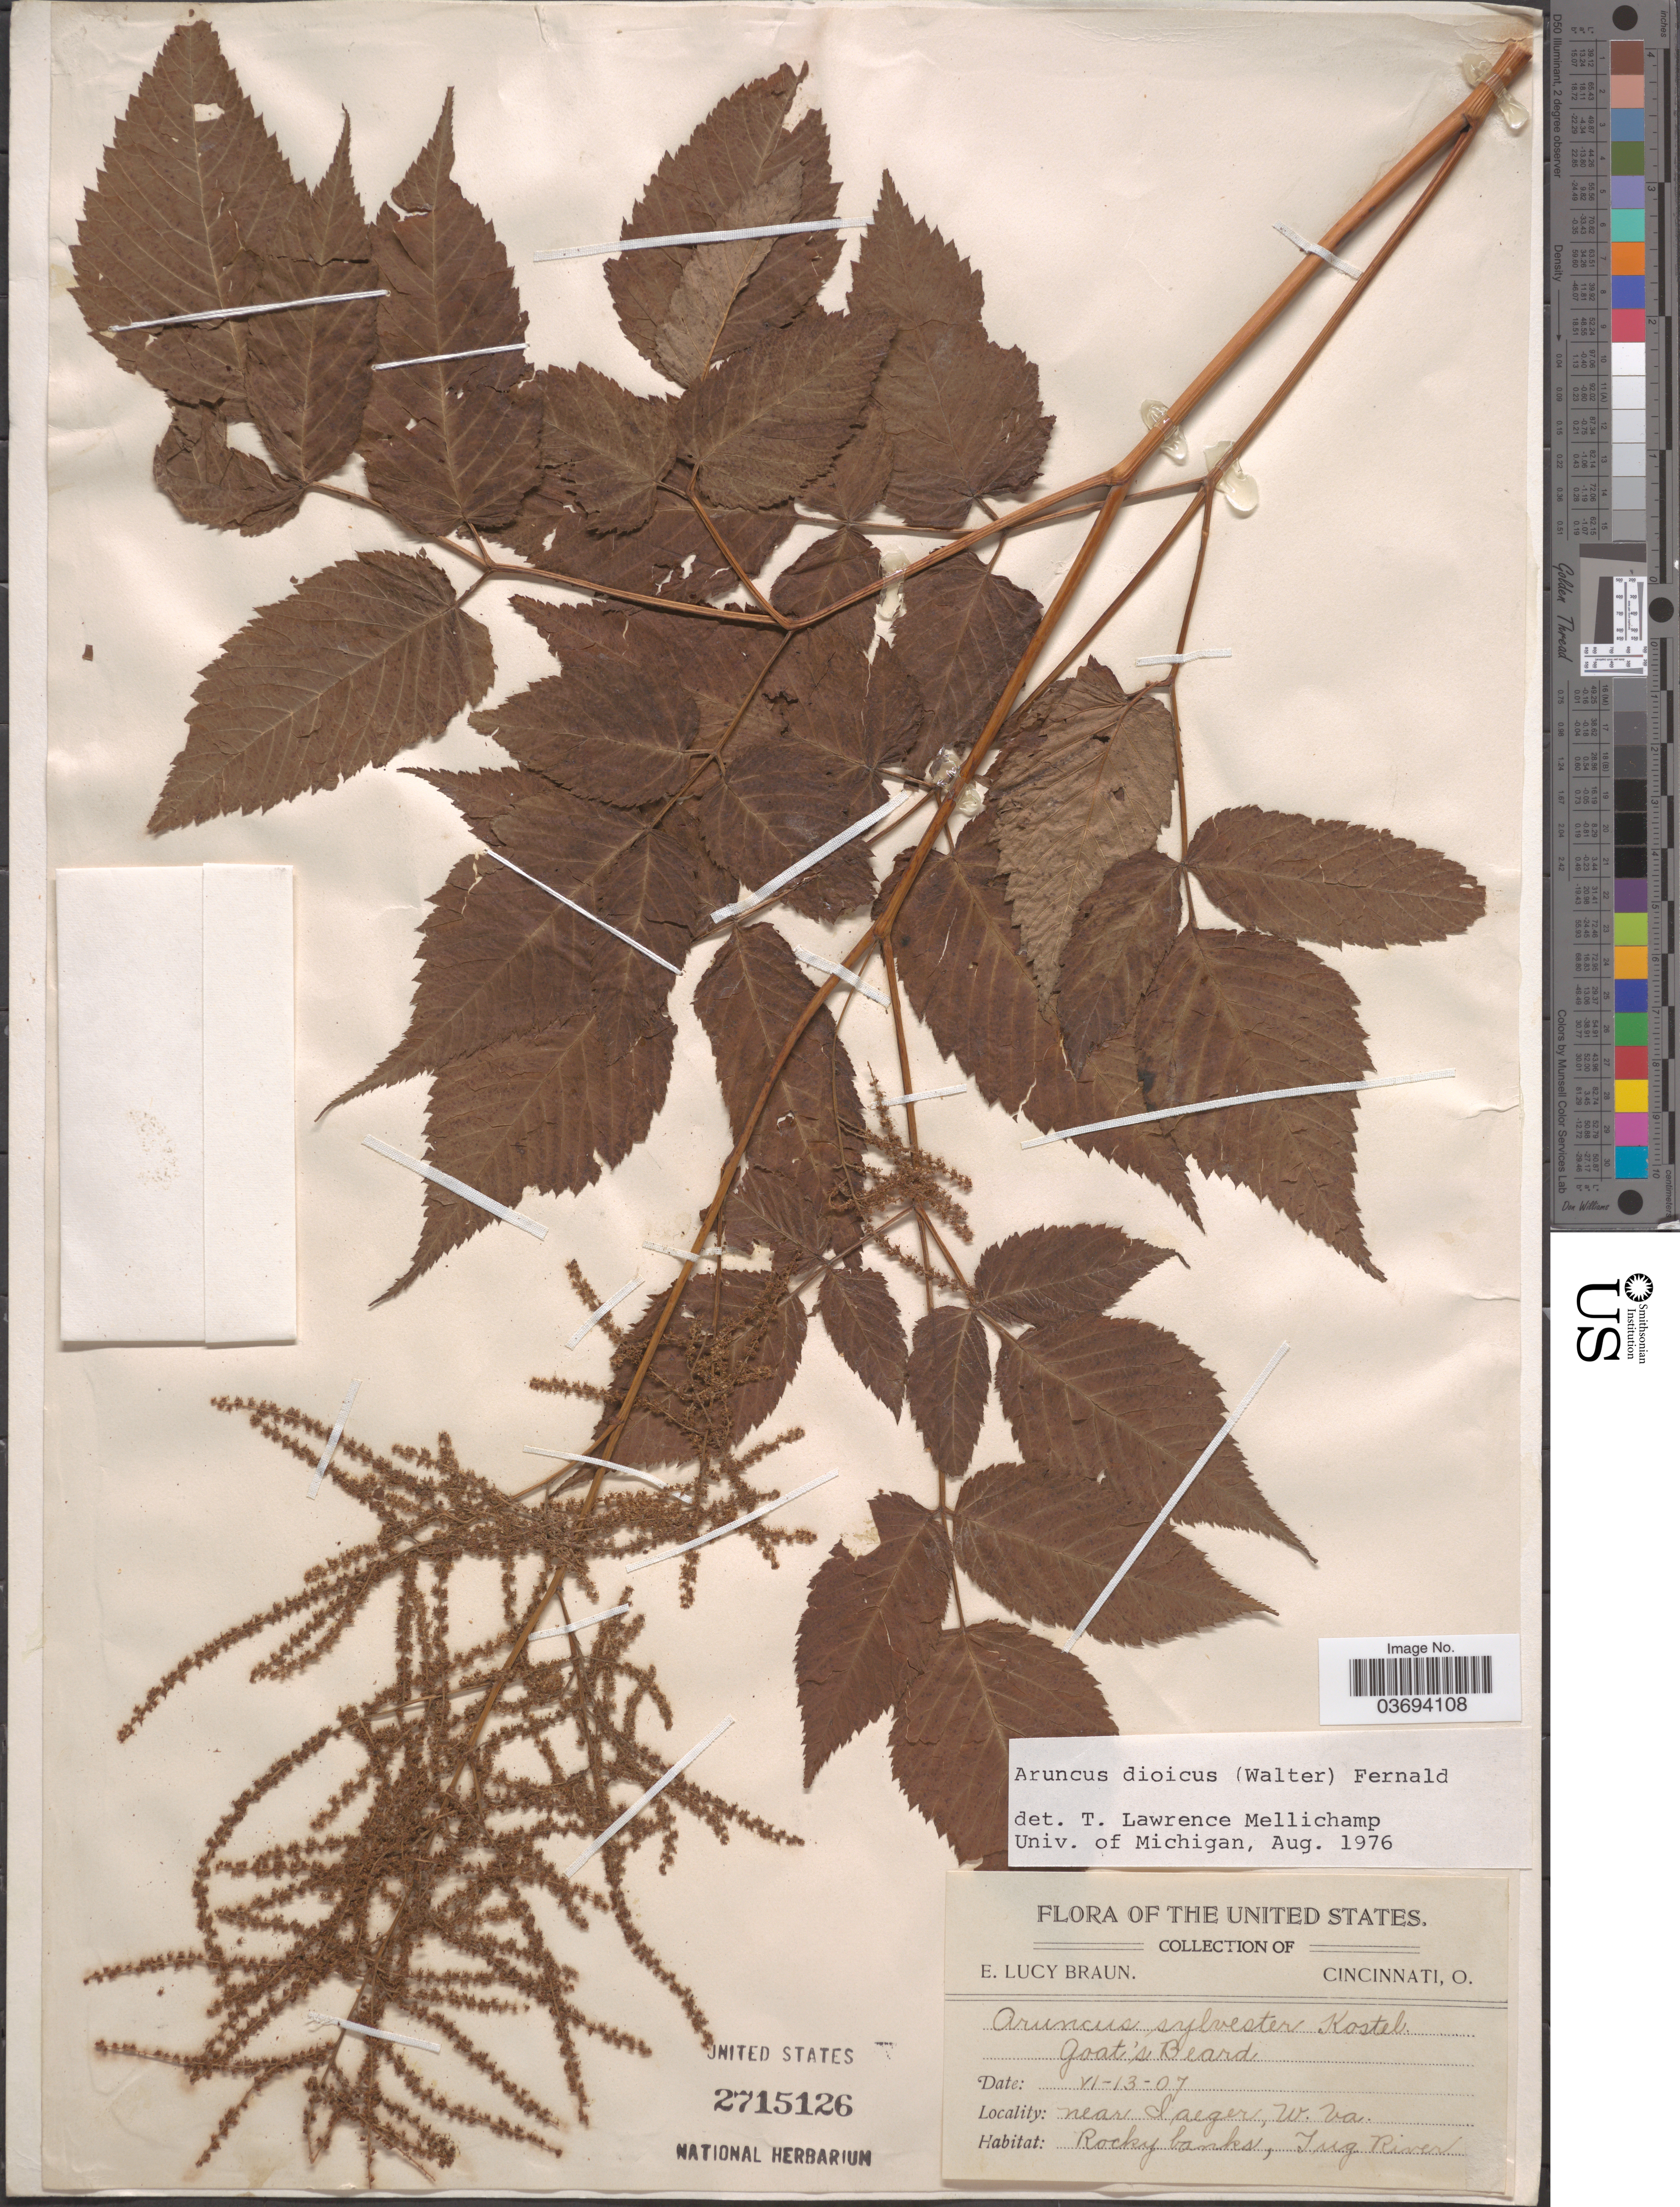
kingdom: Plantae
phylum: Tracheophyta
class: Magnoliopsida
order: Rosales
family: Rosaceae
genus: Aruncus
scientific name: Aruncus dioicus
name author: (Walter) Fernald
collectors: E. L. Braun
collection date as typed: Transcribed d/m/y: 13/6/7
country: United States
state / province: West Virginia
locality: Near Iaeger. Rocky banks, Tug River.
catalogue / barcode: US 2715126